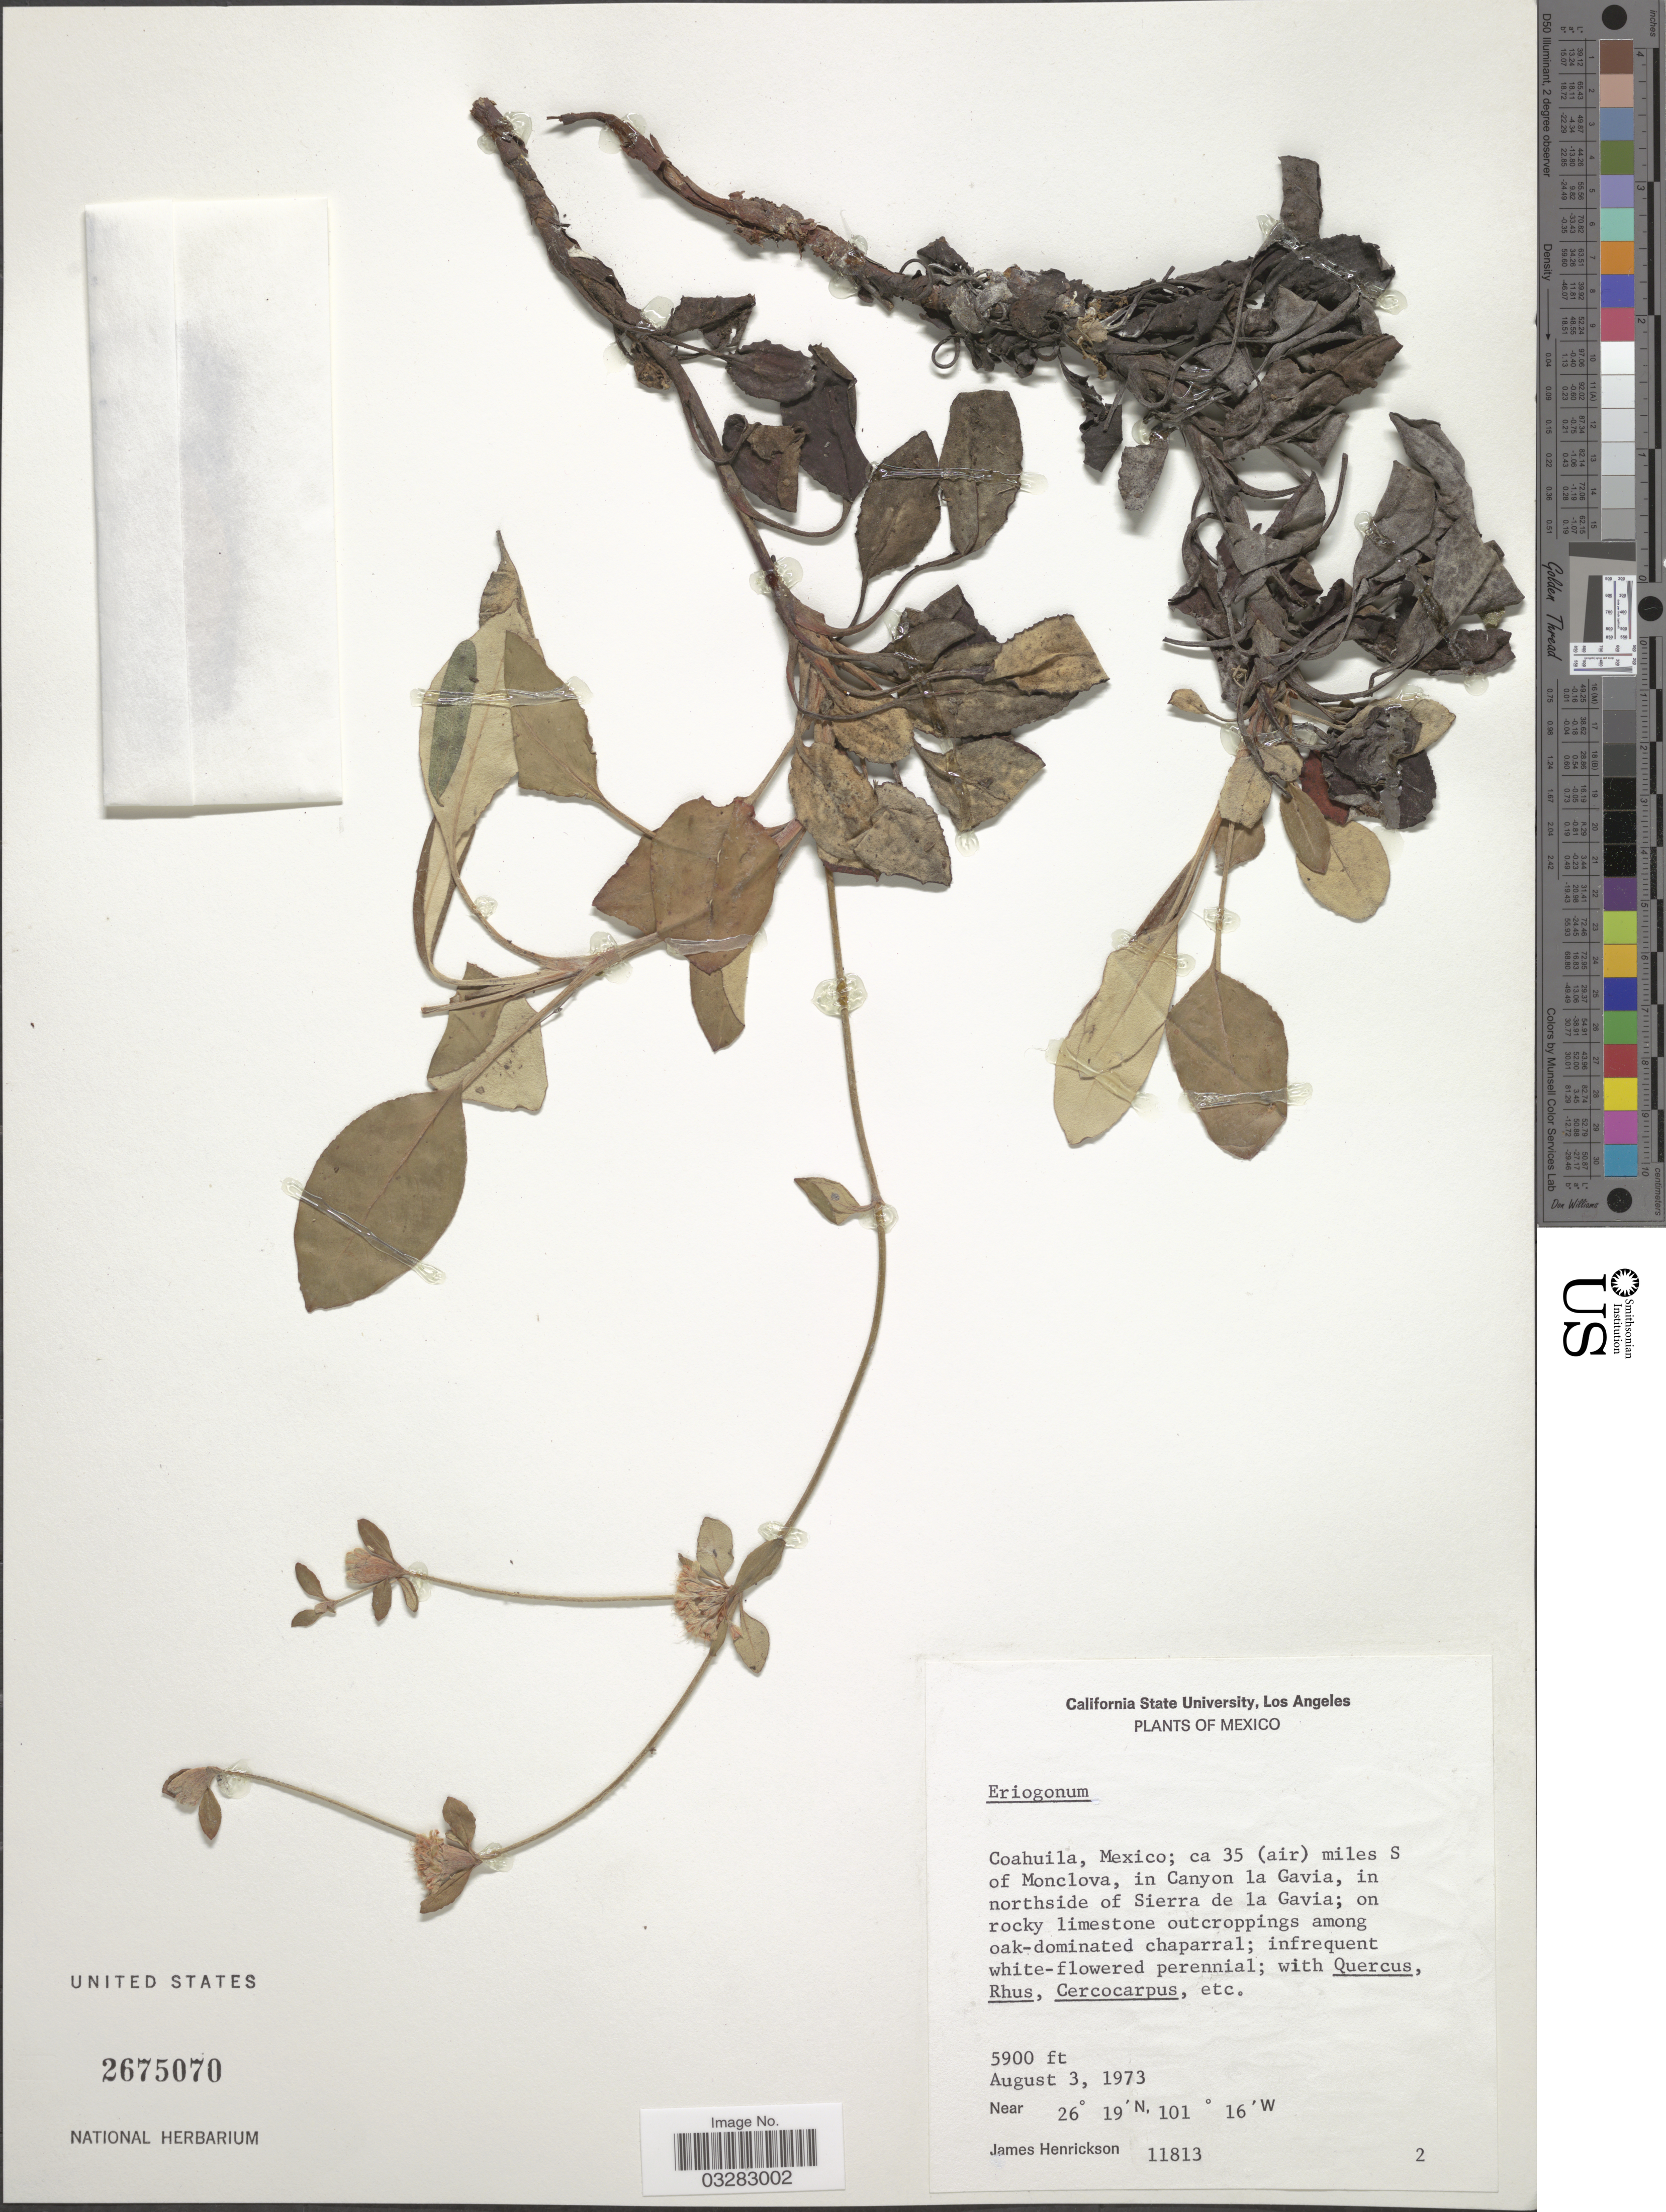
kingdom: Plantae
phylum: Tracheophyta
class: Magnoliopsida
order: Caryophyllales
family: Polygonaceae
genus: Eriogonum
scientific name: Eriogonum sp.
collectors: J. Henrickson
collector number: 11813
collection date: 1973-08-03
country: Mexico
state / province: Coahuila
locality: Ca 35 (air) miles S of Monclova, in Canyon la Gavia, in northside of Sierra de la Gavia.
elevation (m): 1798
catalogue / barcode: US 2675070